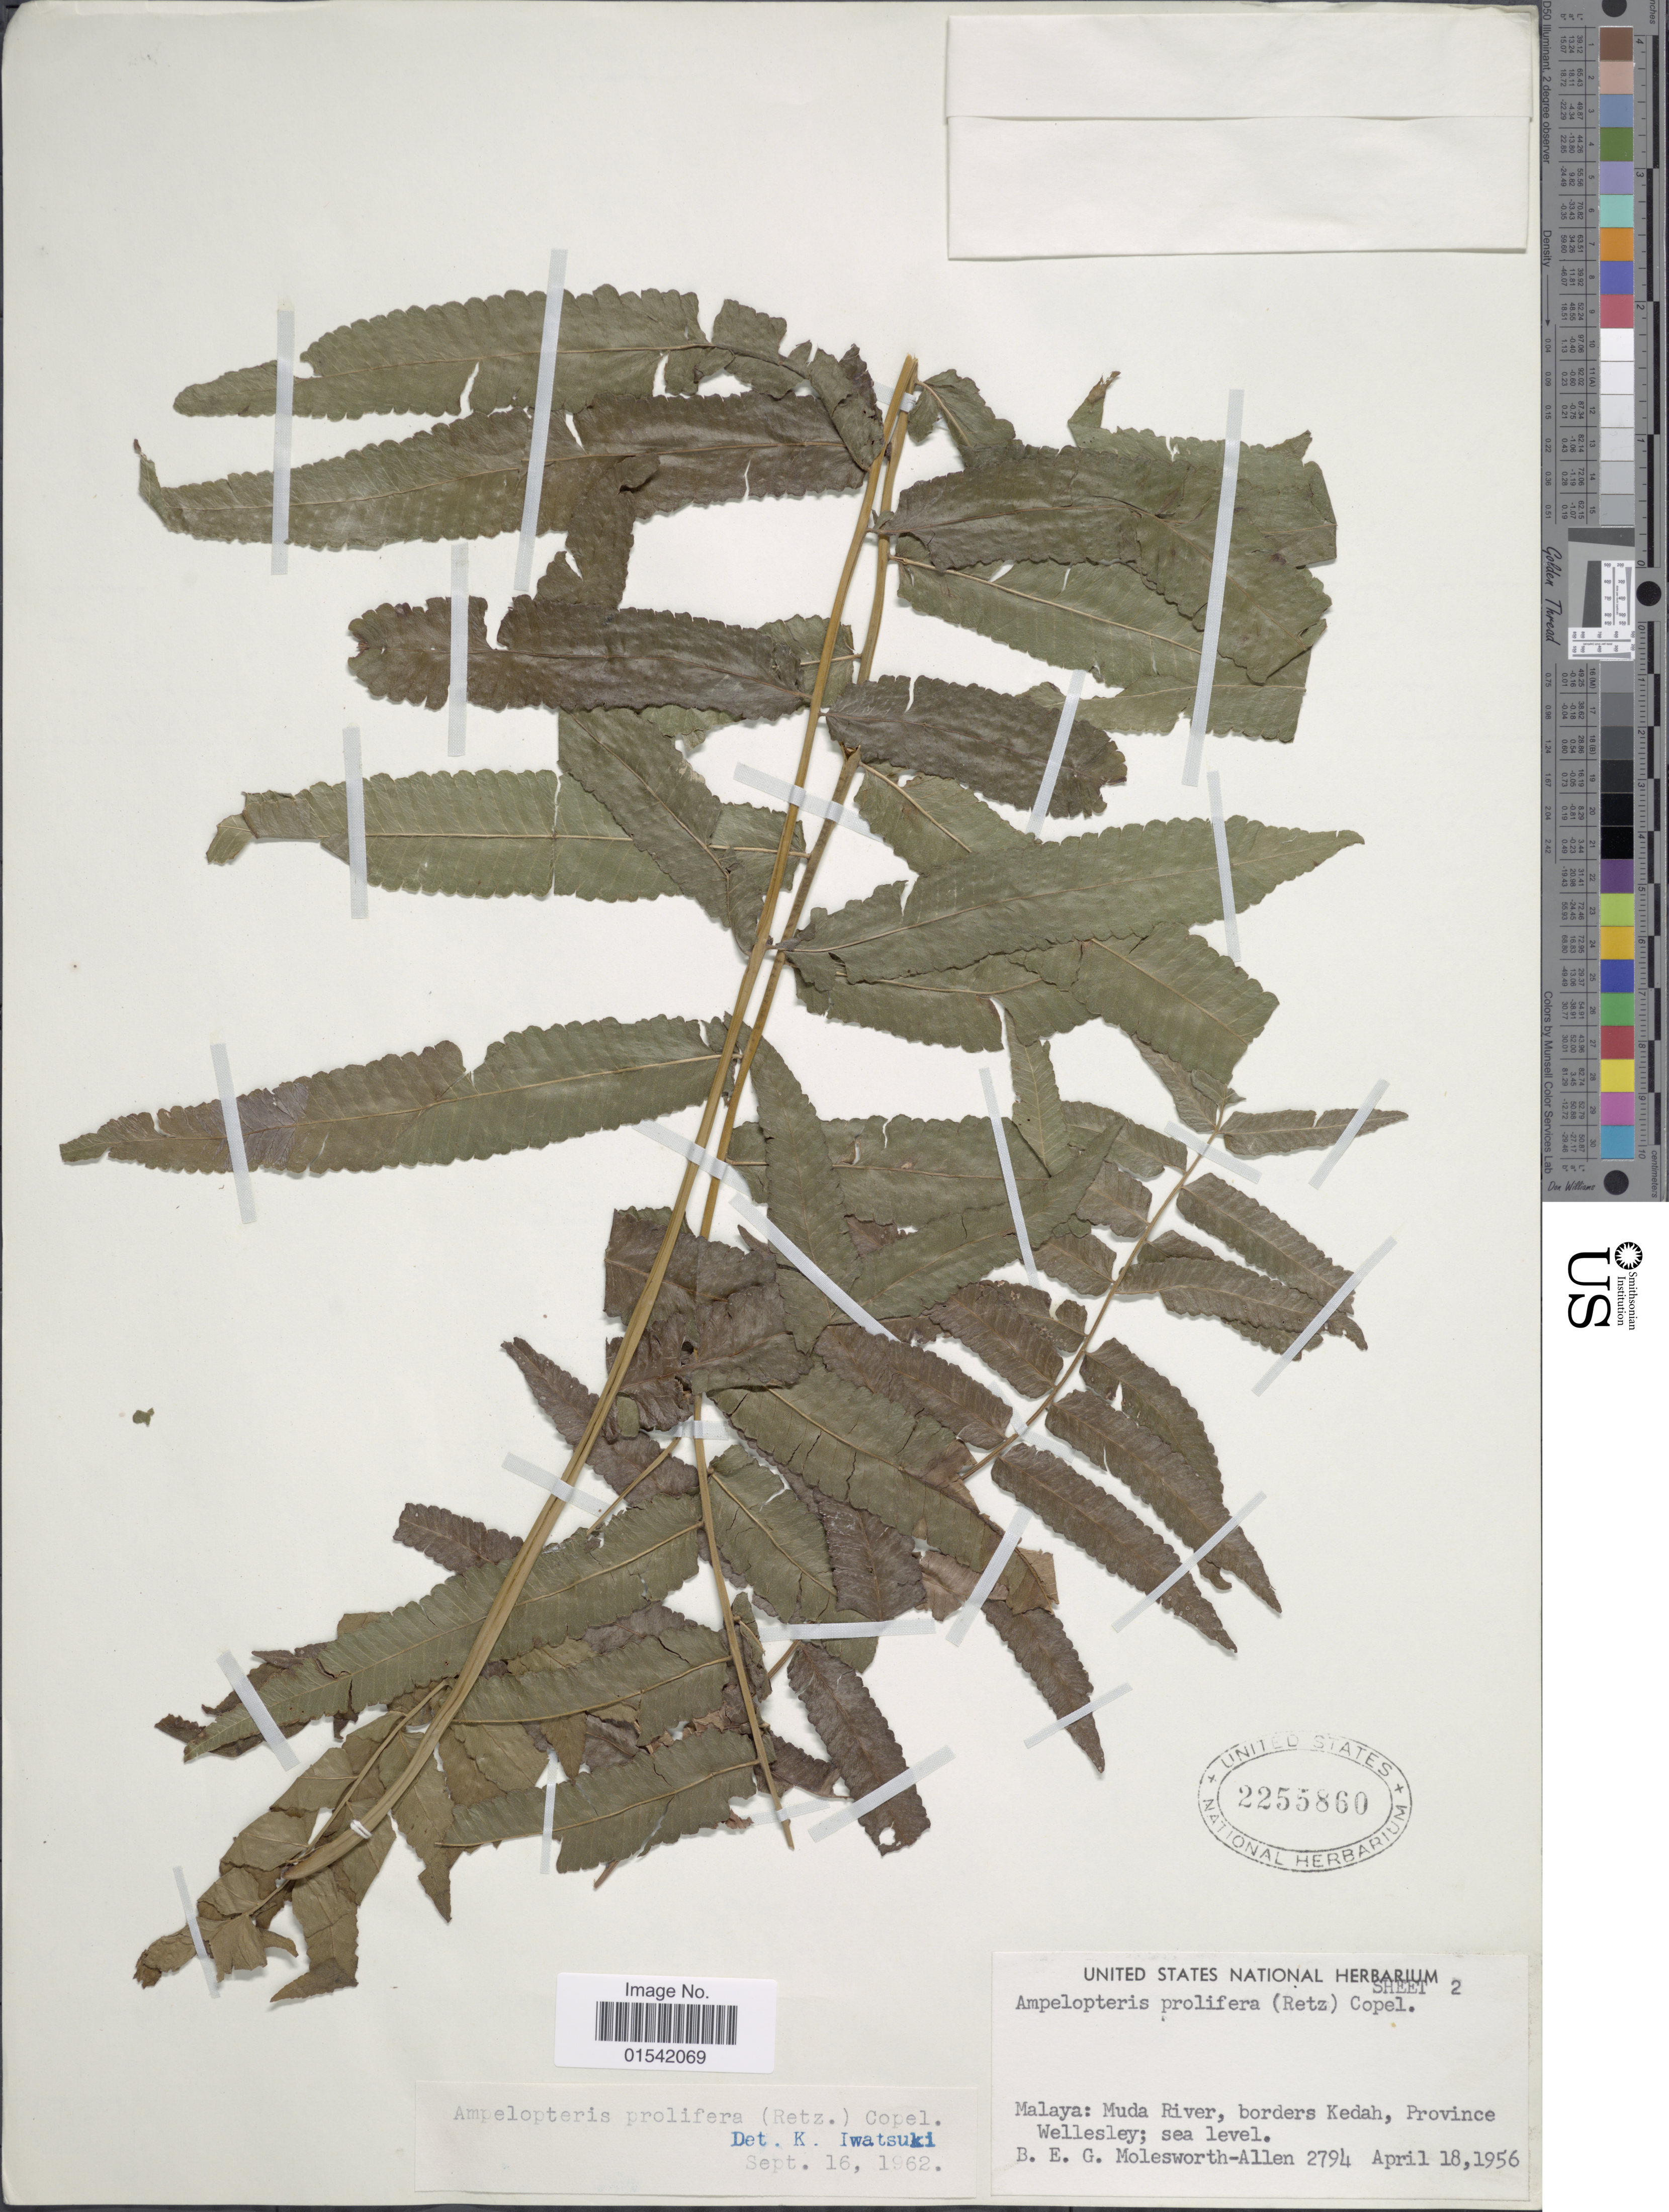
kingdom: Plantae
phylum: Tracheophyta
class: Polypodiopsida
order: Polypodiales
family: Thelypteridaceae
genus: Ampelopteris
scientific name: Ampelopteris prolifera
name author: (Retz.) Copel.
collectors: B. E. G. Molesworth-Allen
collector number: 2794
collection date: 1956-04-18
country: Australia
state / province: Queensland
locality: Malaya: Muda River, borders Kedah, Province Wellesley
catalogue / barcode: US 2255860